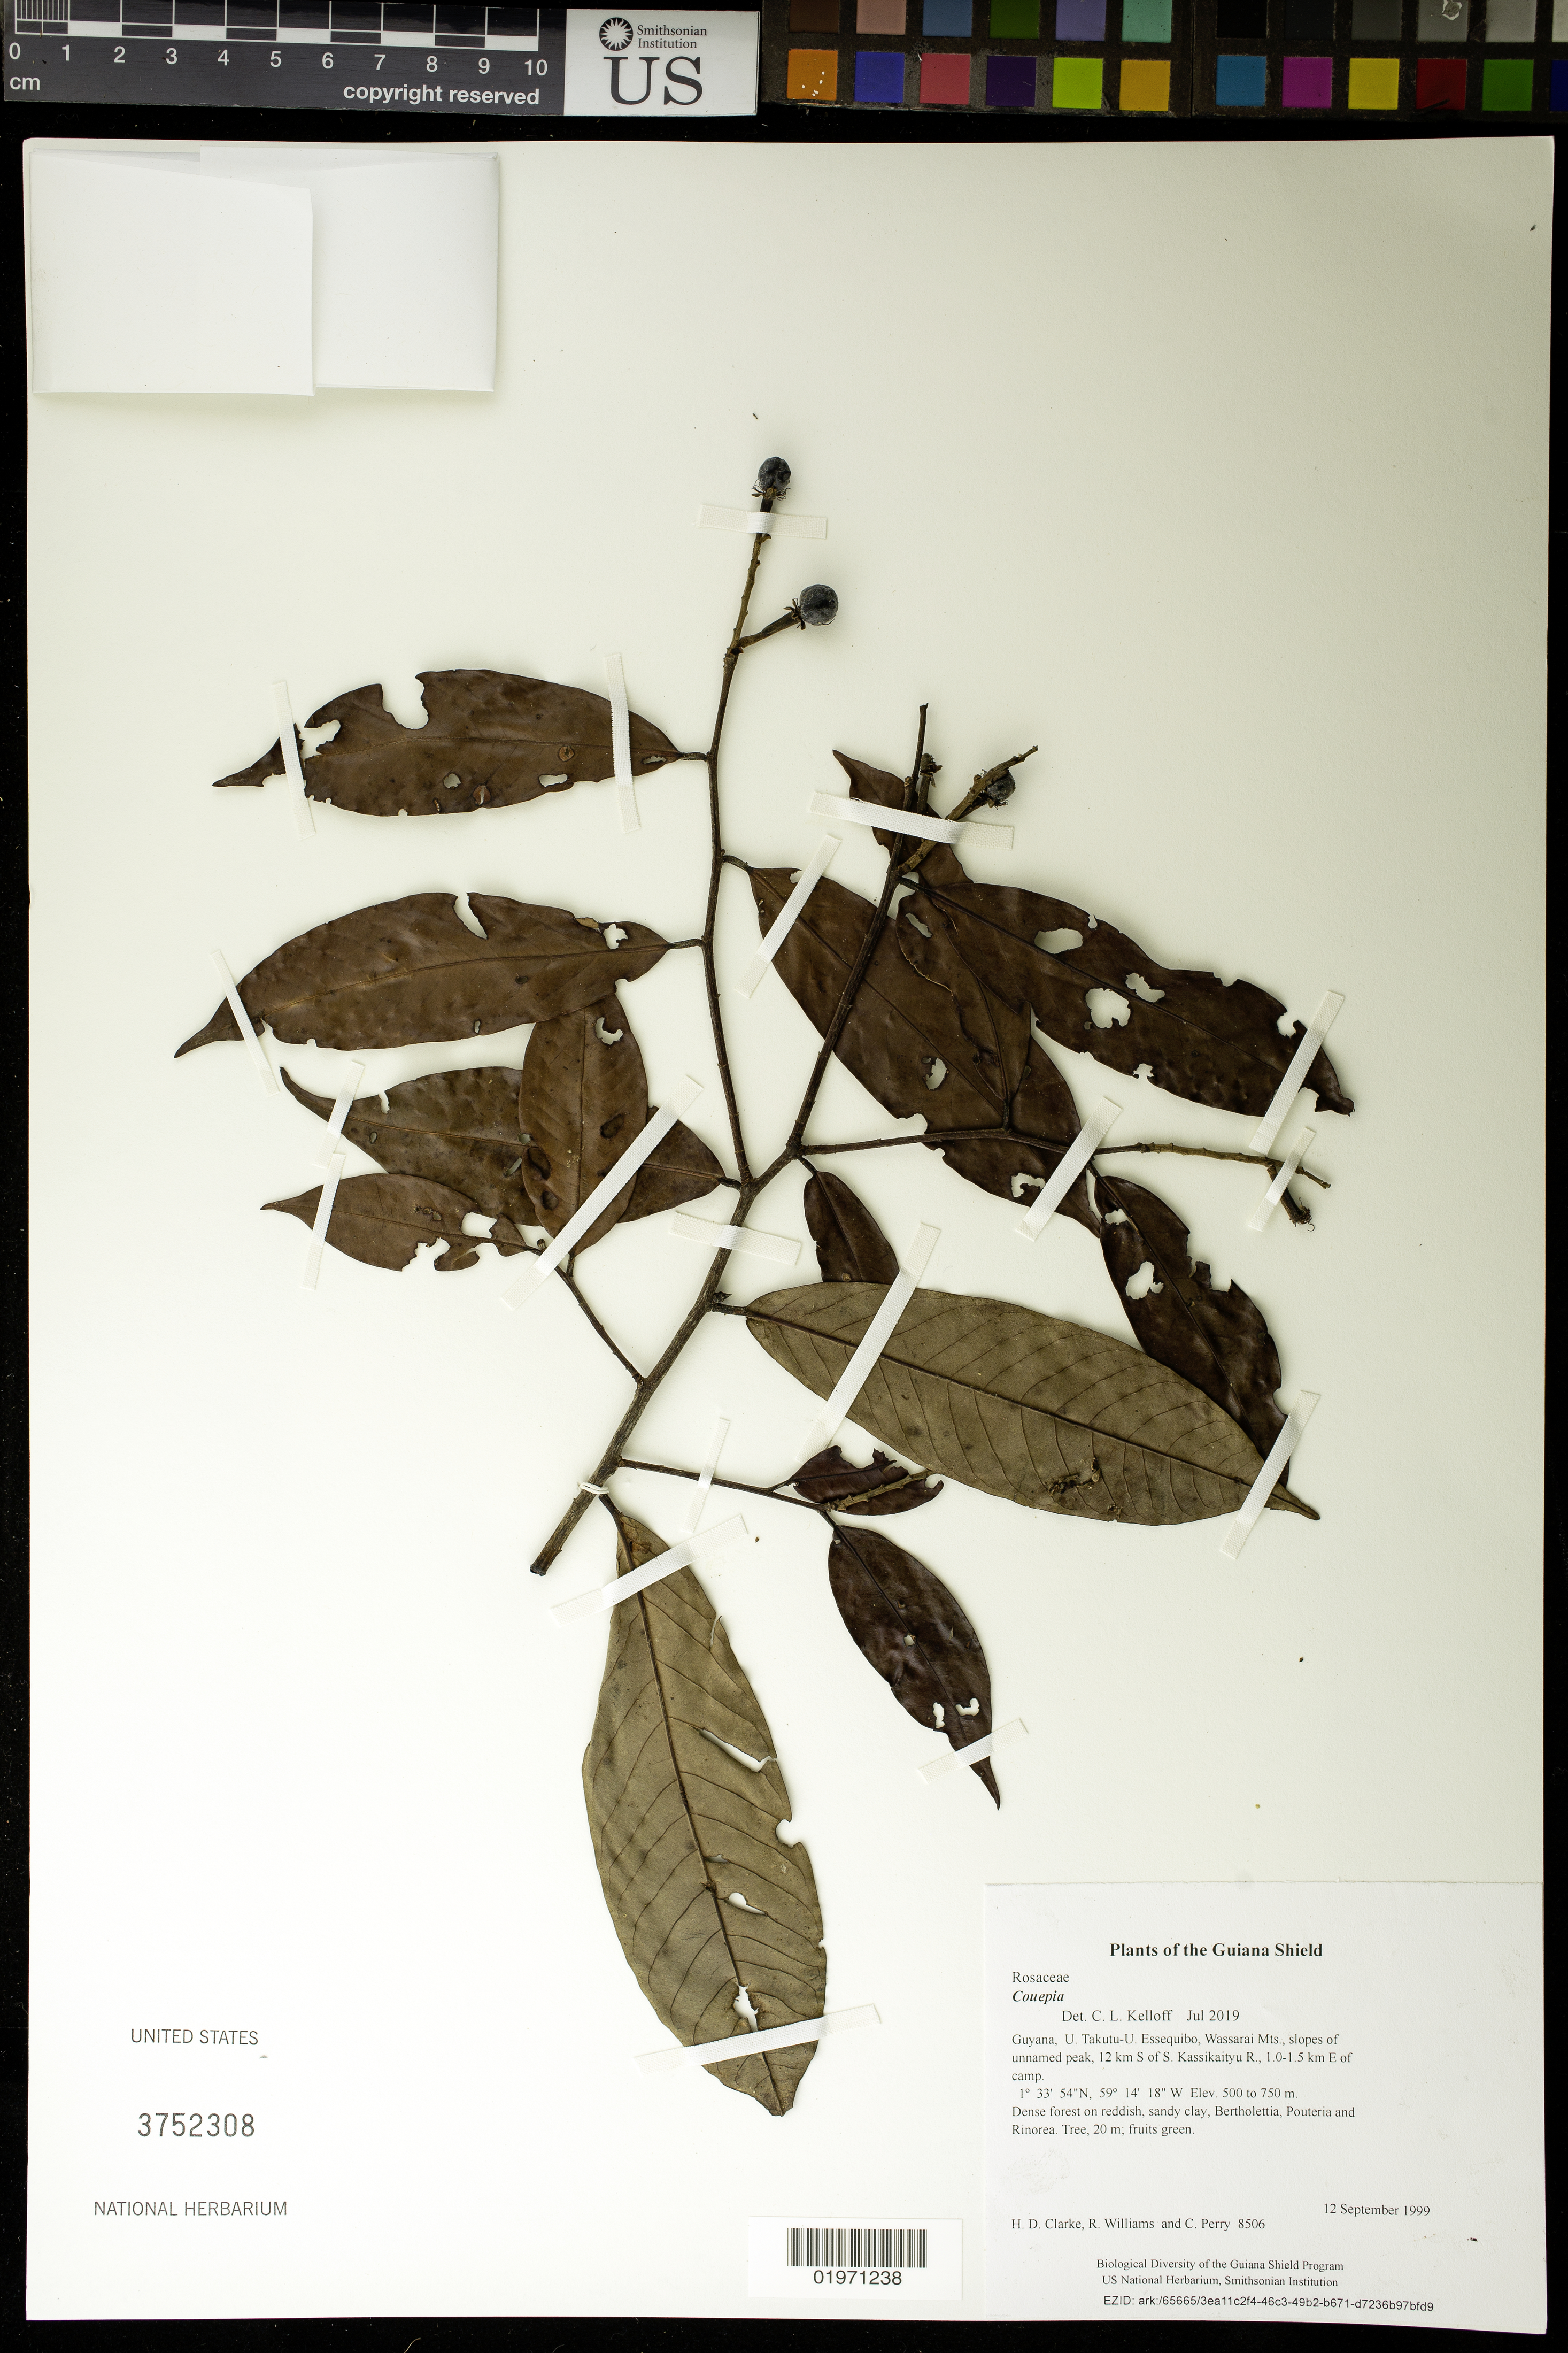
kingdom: Plantae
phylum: Tracheophyta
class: Magnoliopsida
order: Malpighiales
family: Chrysobalanaceae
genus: Couepia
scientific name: Couepia sp.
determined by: Kelloff, C. L.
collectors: H. D. Clarke, R. Williams & C. Perry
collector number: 8506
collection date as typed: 12 September 1999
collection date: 1999-09-12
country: Guyana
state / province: U. Takutu-U. Essequibo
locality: Wassarai Mts., slopes of unnamed peak, 12 km S of S. Kassikaityu R., 1.0-1.5 km E of camp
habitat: Dense forest on reddish, sandy clay, Bertholettia, Pouteria and Rinorea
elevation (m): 500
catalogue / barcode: US 3752308